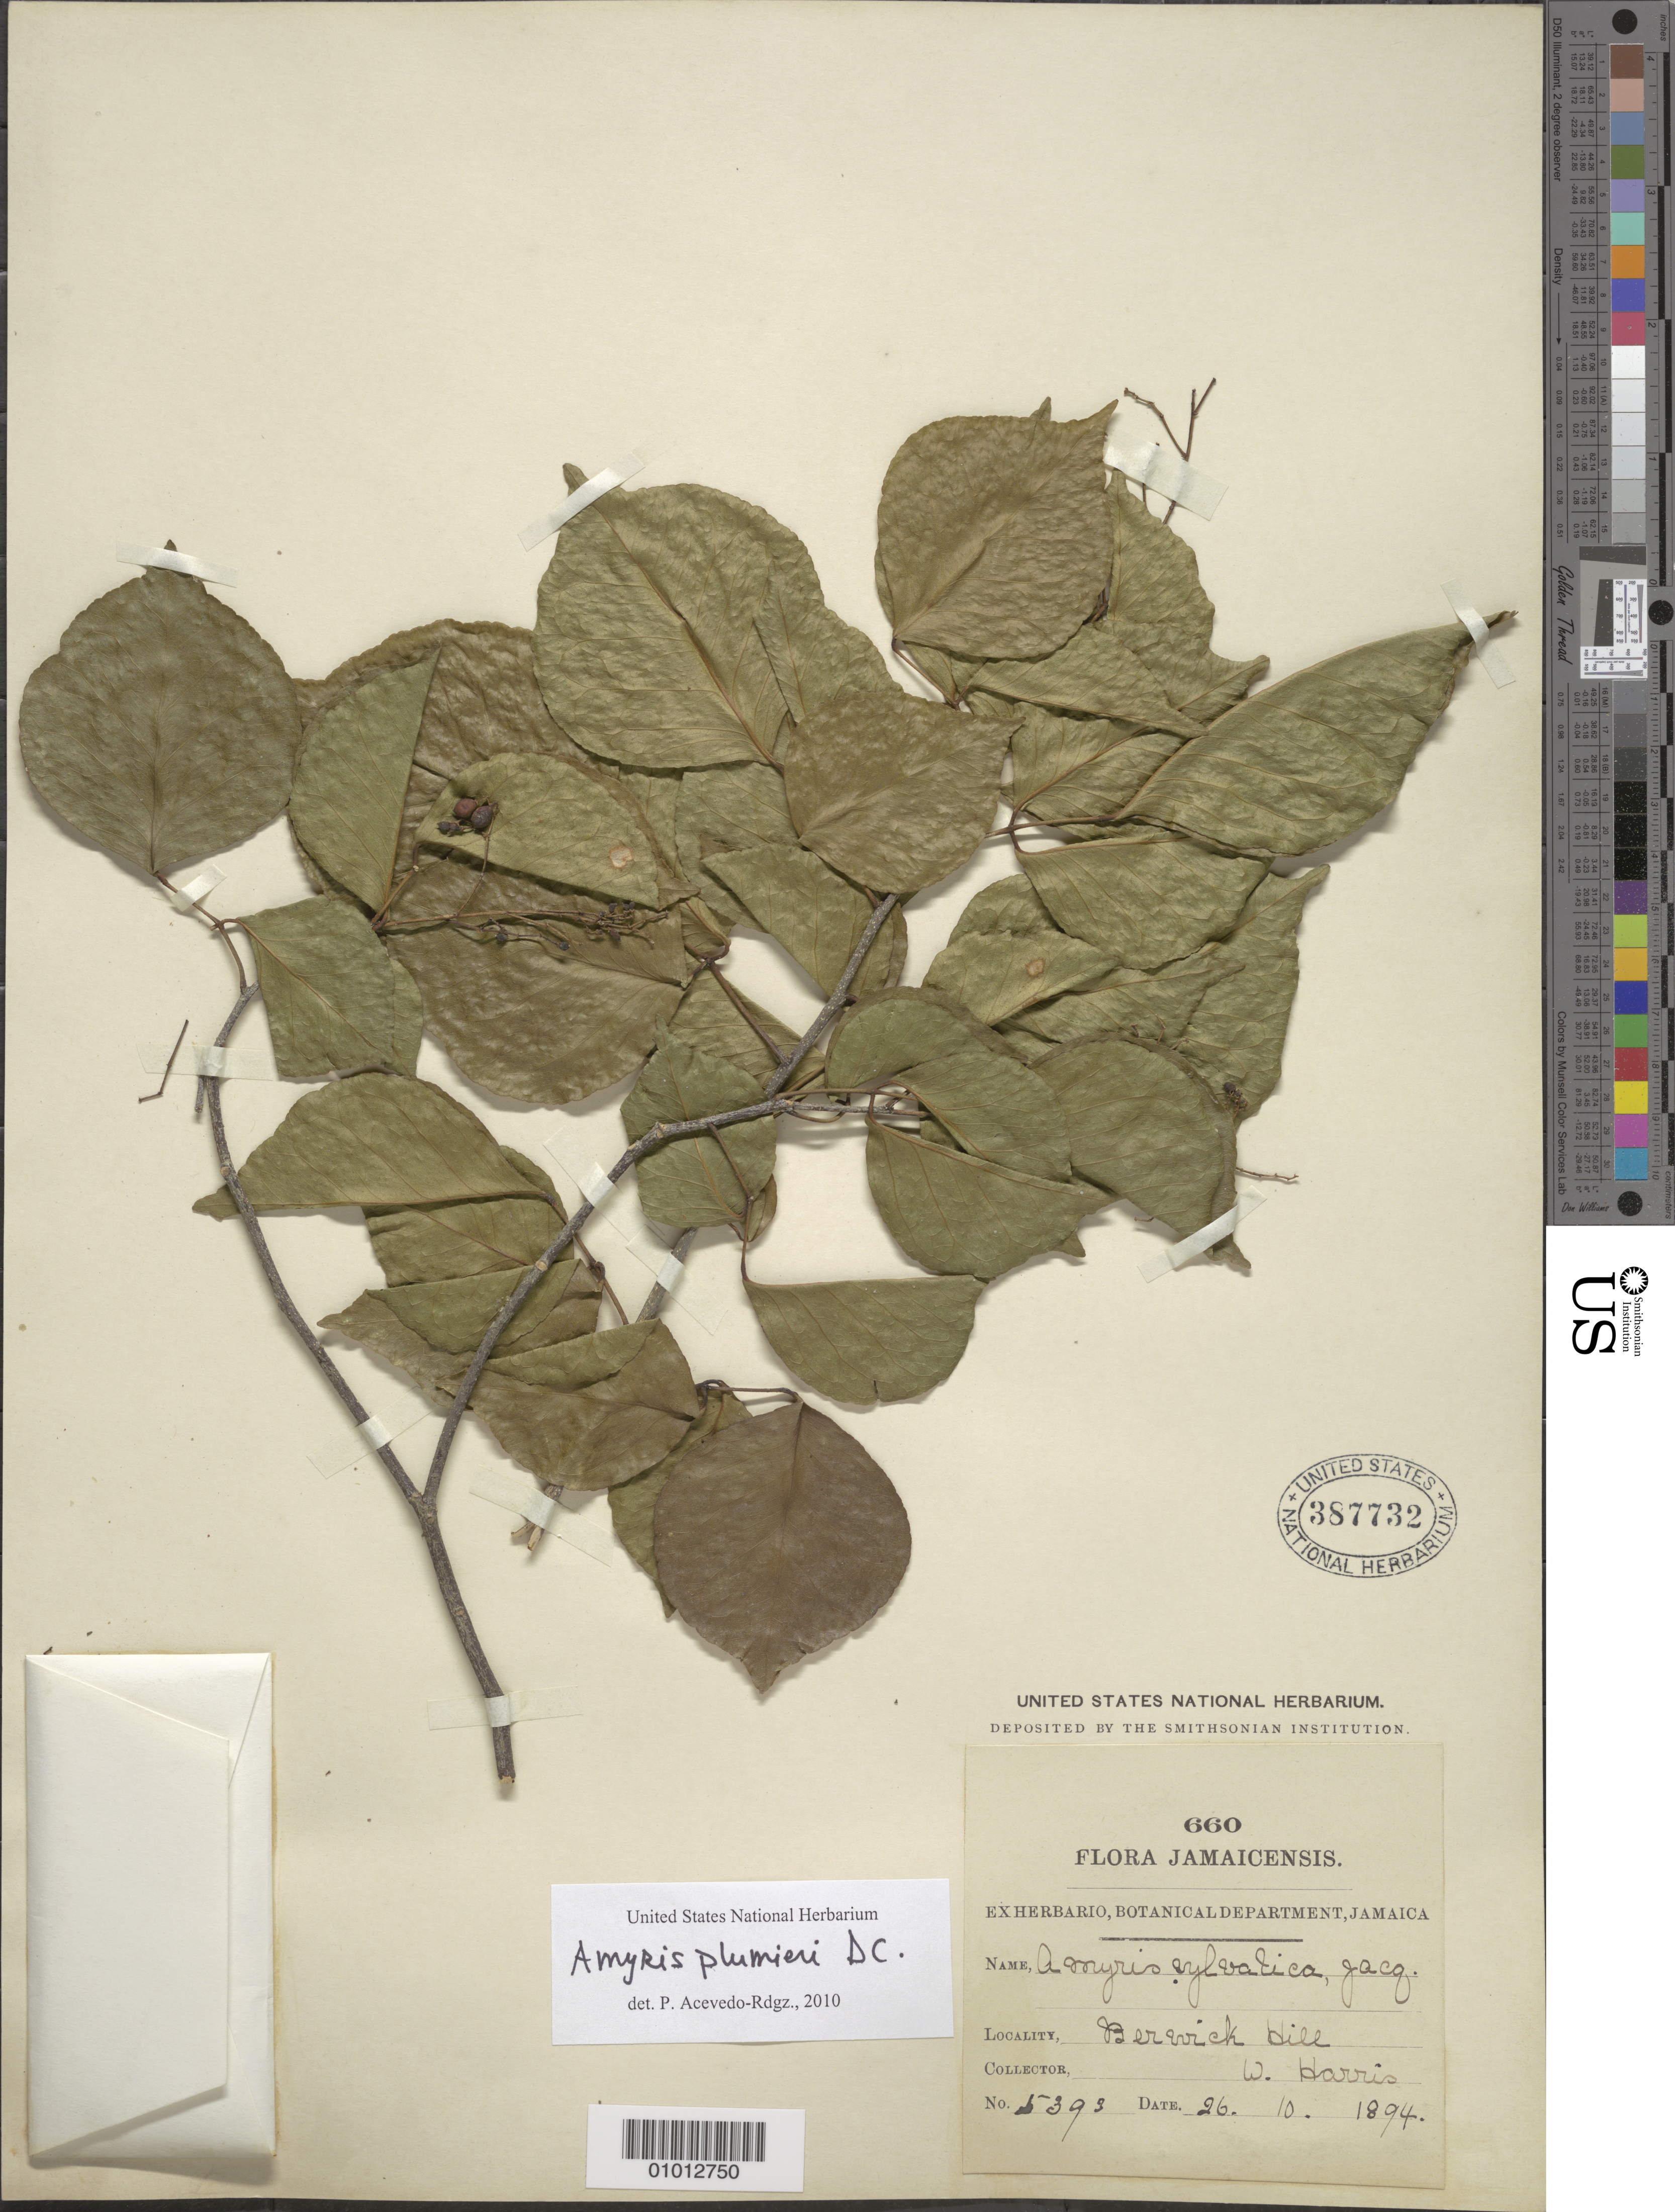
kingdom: Plantae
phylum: Tracheophyta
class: Magnoliopsida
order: Sapindales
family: Rutaceae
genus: Amyris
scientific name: Amyris plumieri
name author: DC.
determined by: Acevedo-Rodríguez, P., (BOT), Smithsonian Institution - National Museum of Natural History (UNITED STATES)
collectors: W. Harris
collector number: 5393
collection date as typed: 26 Oct 1894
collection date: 1894-10-26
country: Jamaica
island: Jamaica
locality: Berwich Hill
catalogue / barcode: US 387732